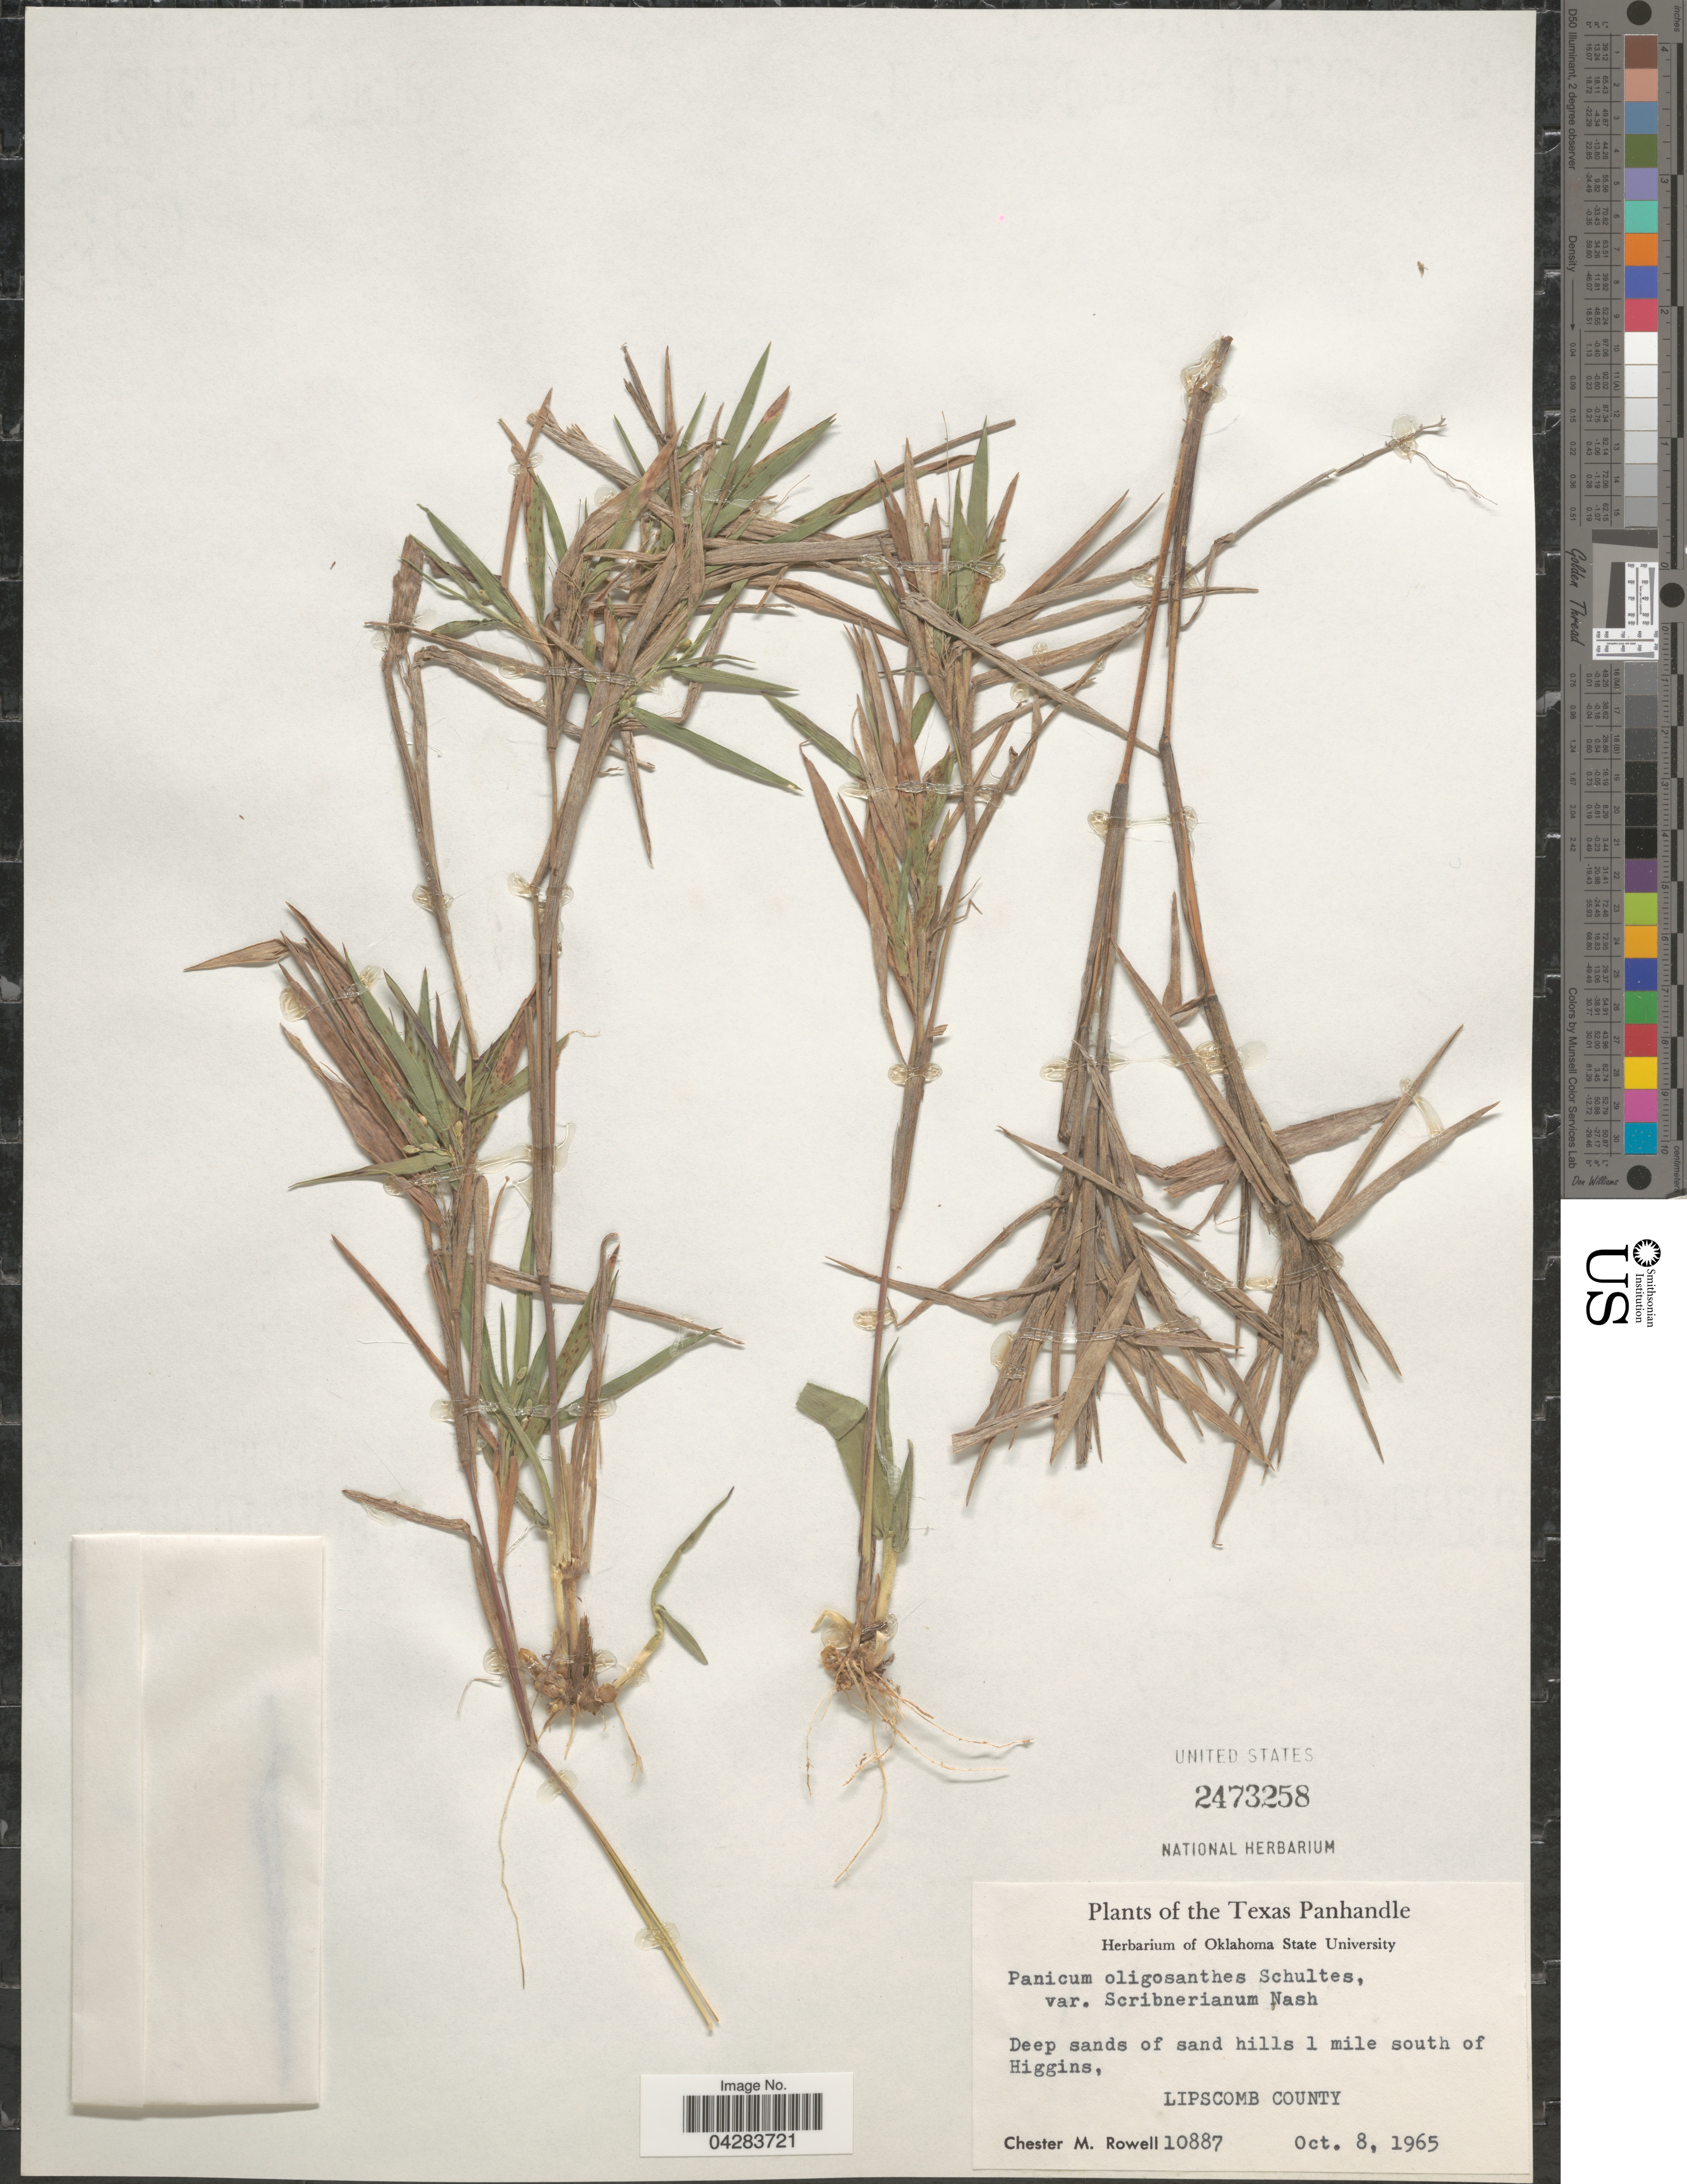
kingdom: Plantae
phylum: Tracheophyta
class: Liliopsida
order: Poales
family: Poaceae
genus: Dichanthelium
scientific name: Dichanthelium oligosanthes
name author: (Schult.) Gould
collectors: C. M. Rowell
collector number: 10887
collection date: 1965-10-08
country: United States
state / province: Texas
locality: Texas Panhandle. Deep sands of sand hills 1 mile south of Higgins, Lipscomb County.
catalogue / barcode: US 2473258